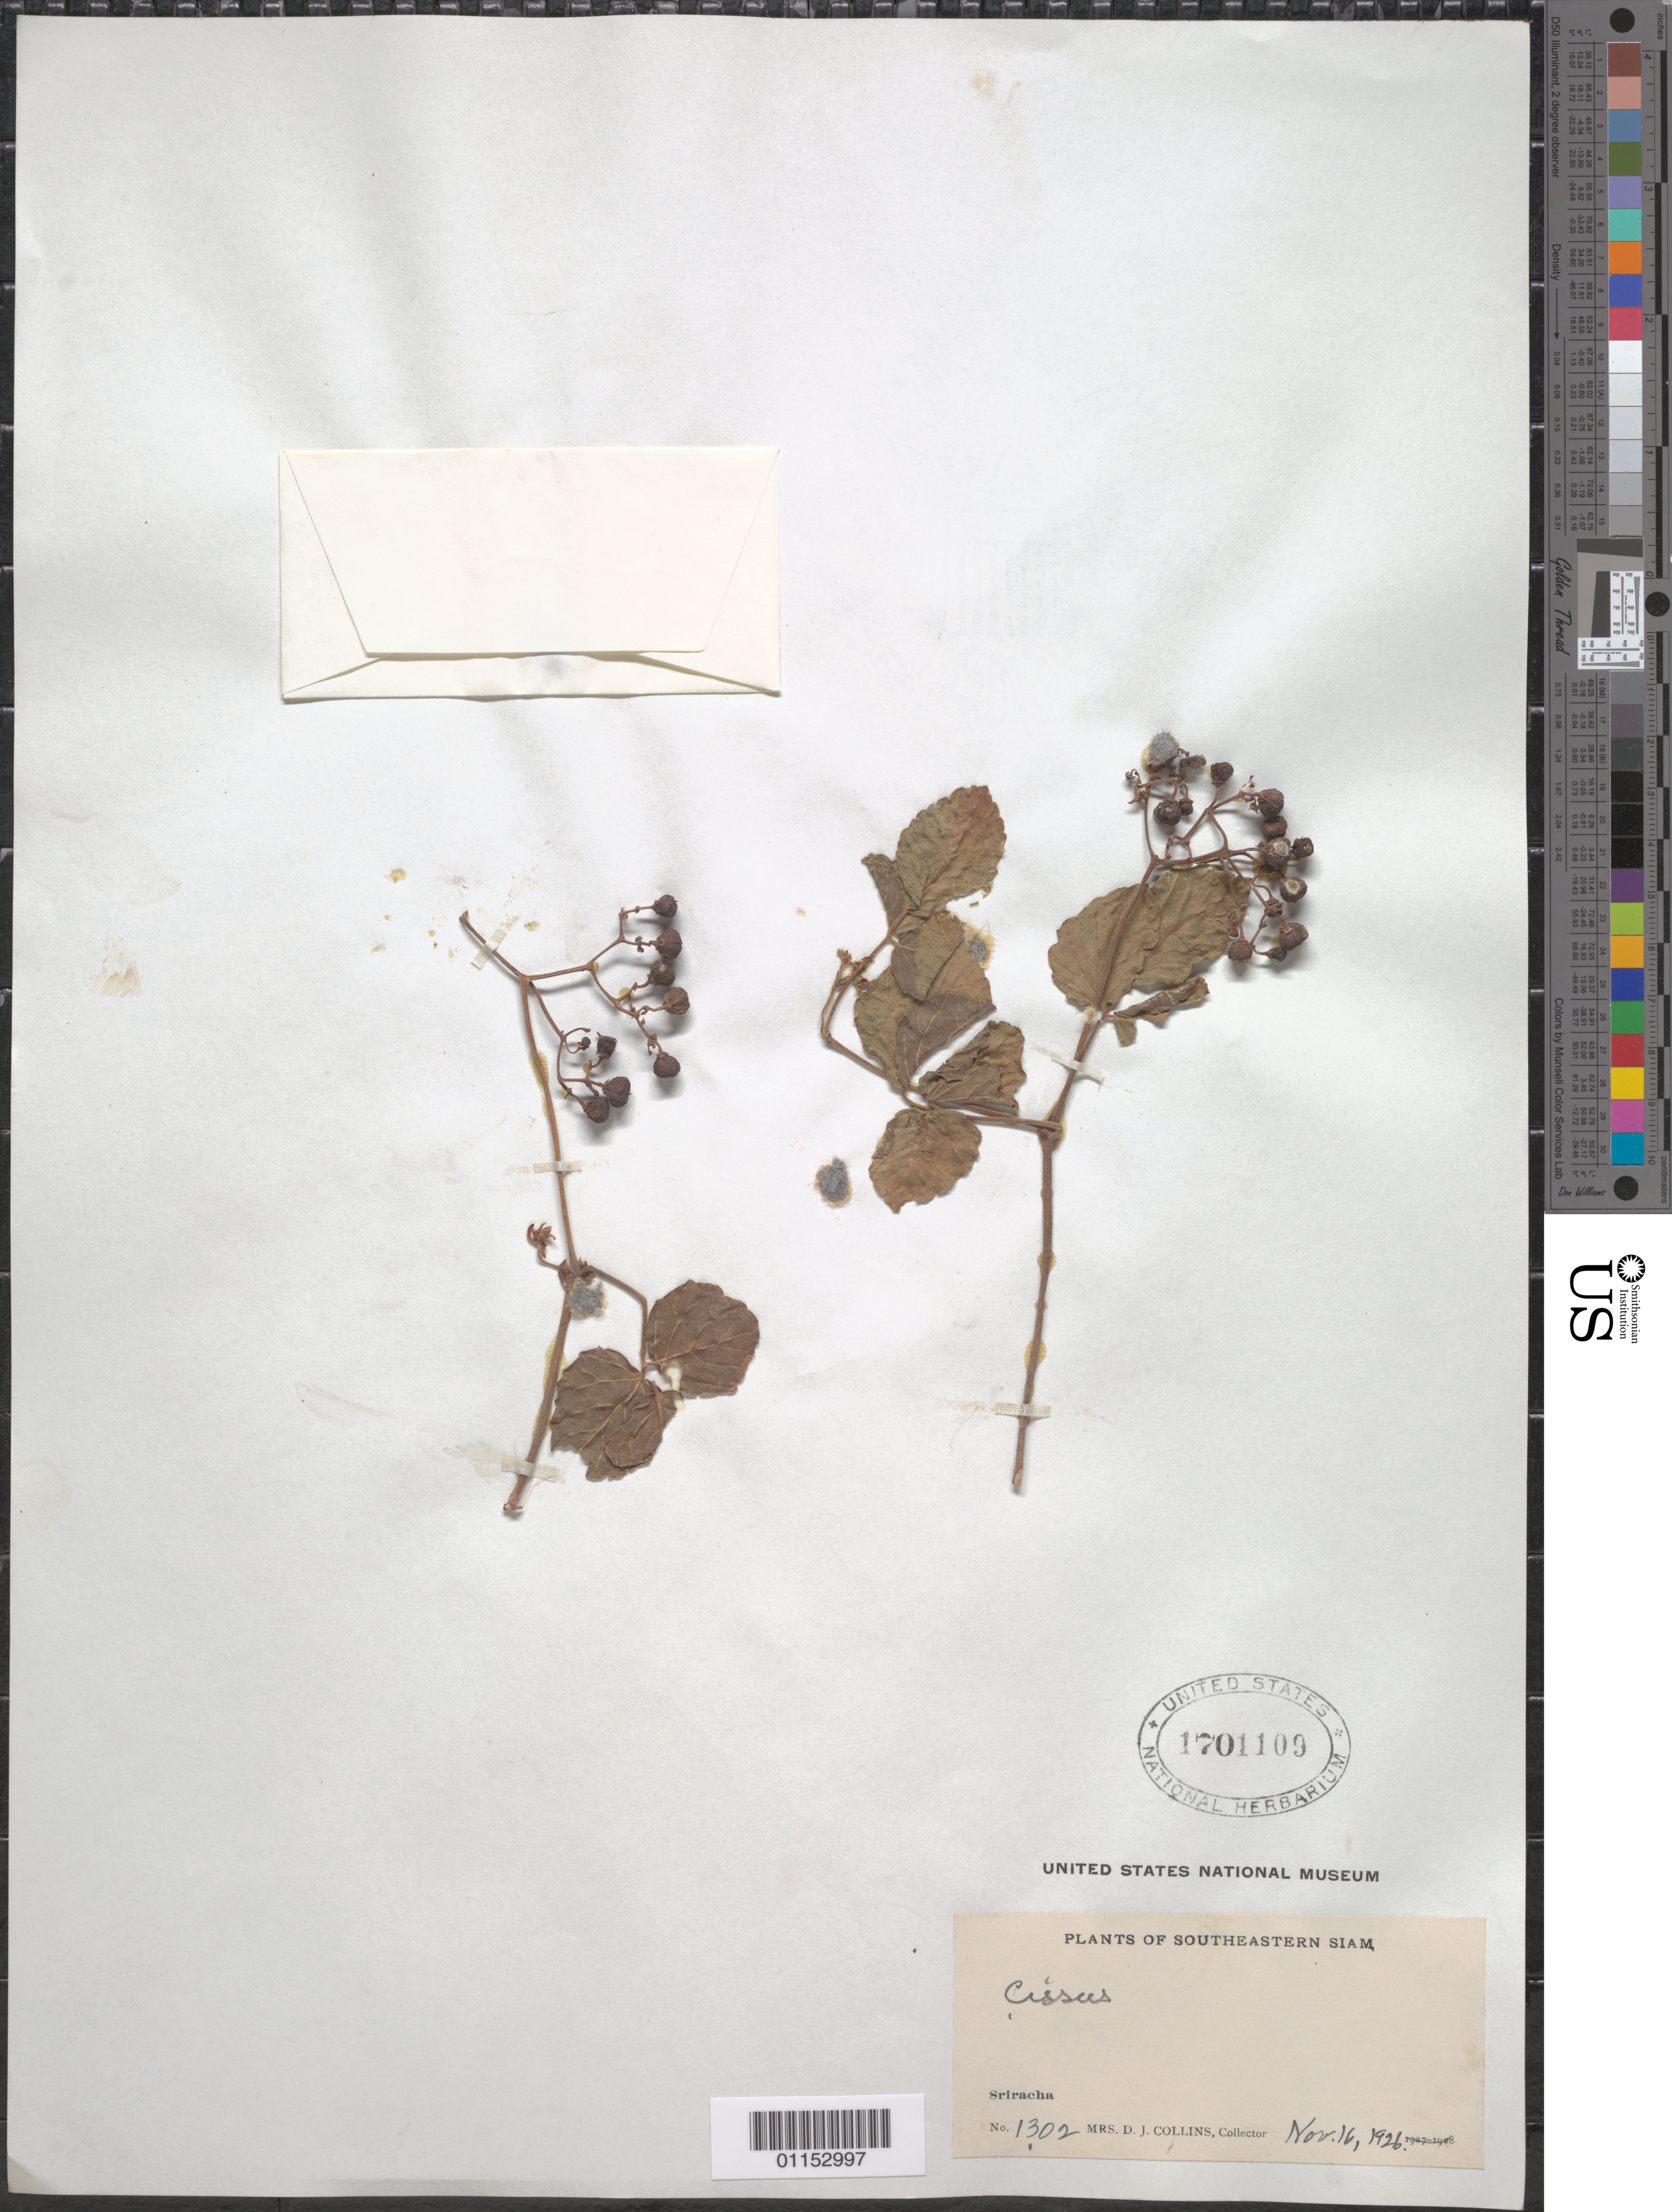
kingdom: Plantae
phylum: Tracheophyta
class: Magnoliopsida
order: Vitales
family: Vitaceae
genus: Cissus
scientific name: Cissus sp.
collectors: Mrs. D. J. Collins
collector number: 1302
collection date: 1926-11-16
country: Thailand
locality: Sriracha.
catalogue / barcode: US 1701109